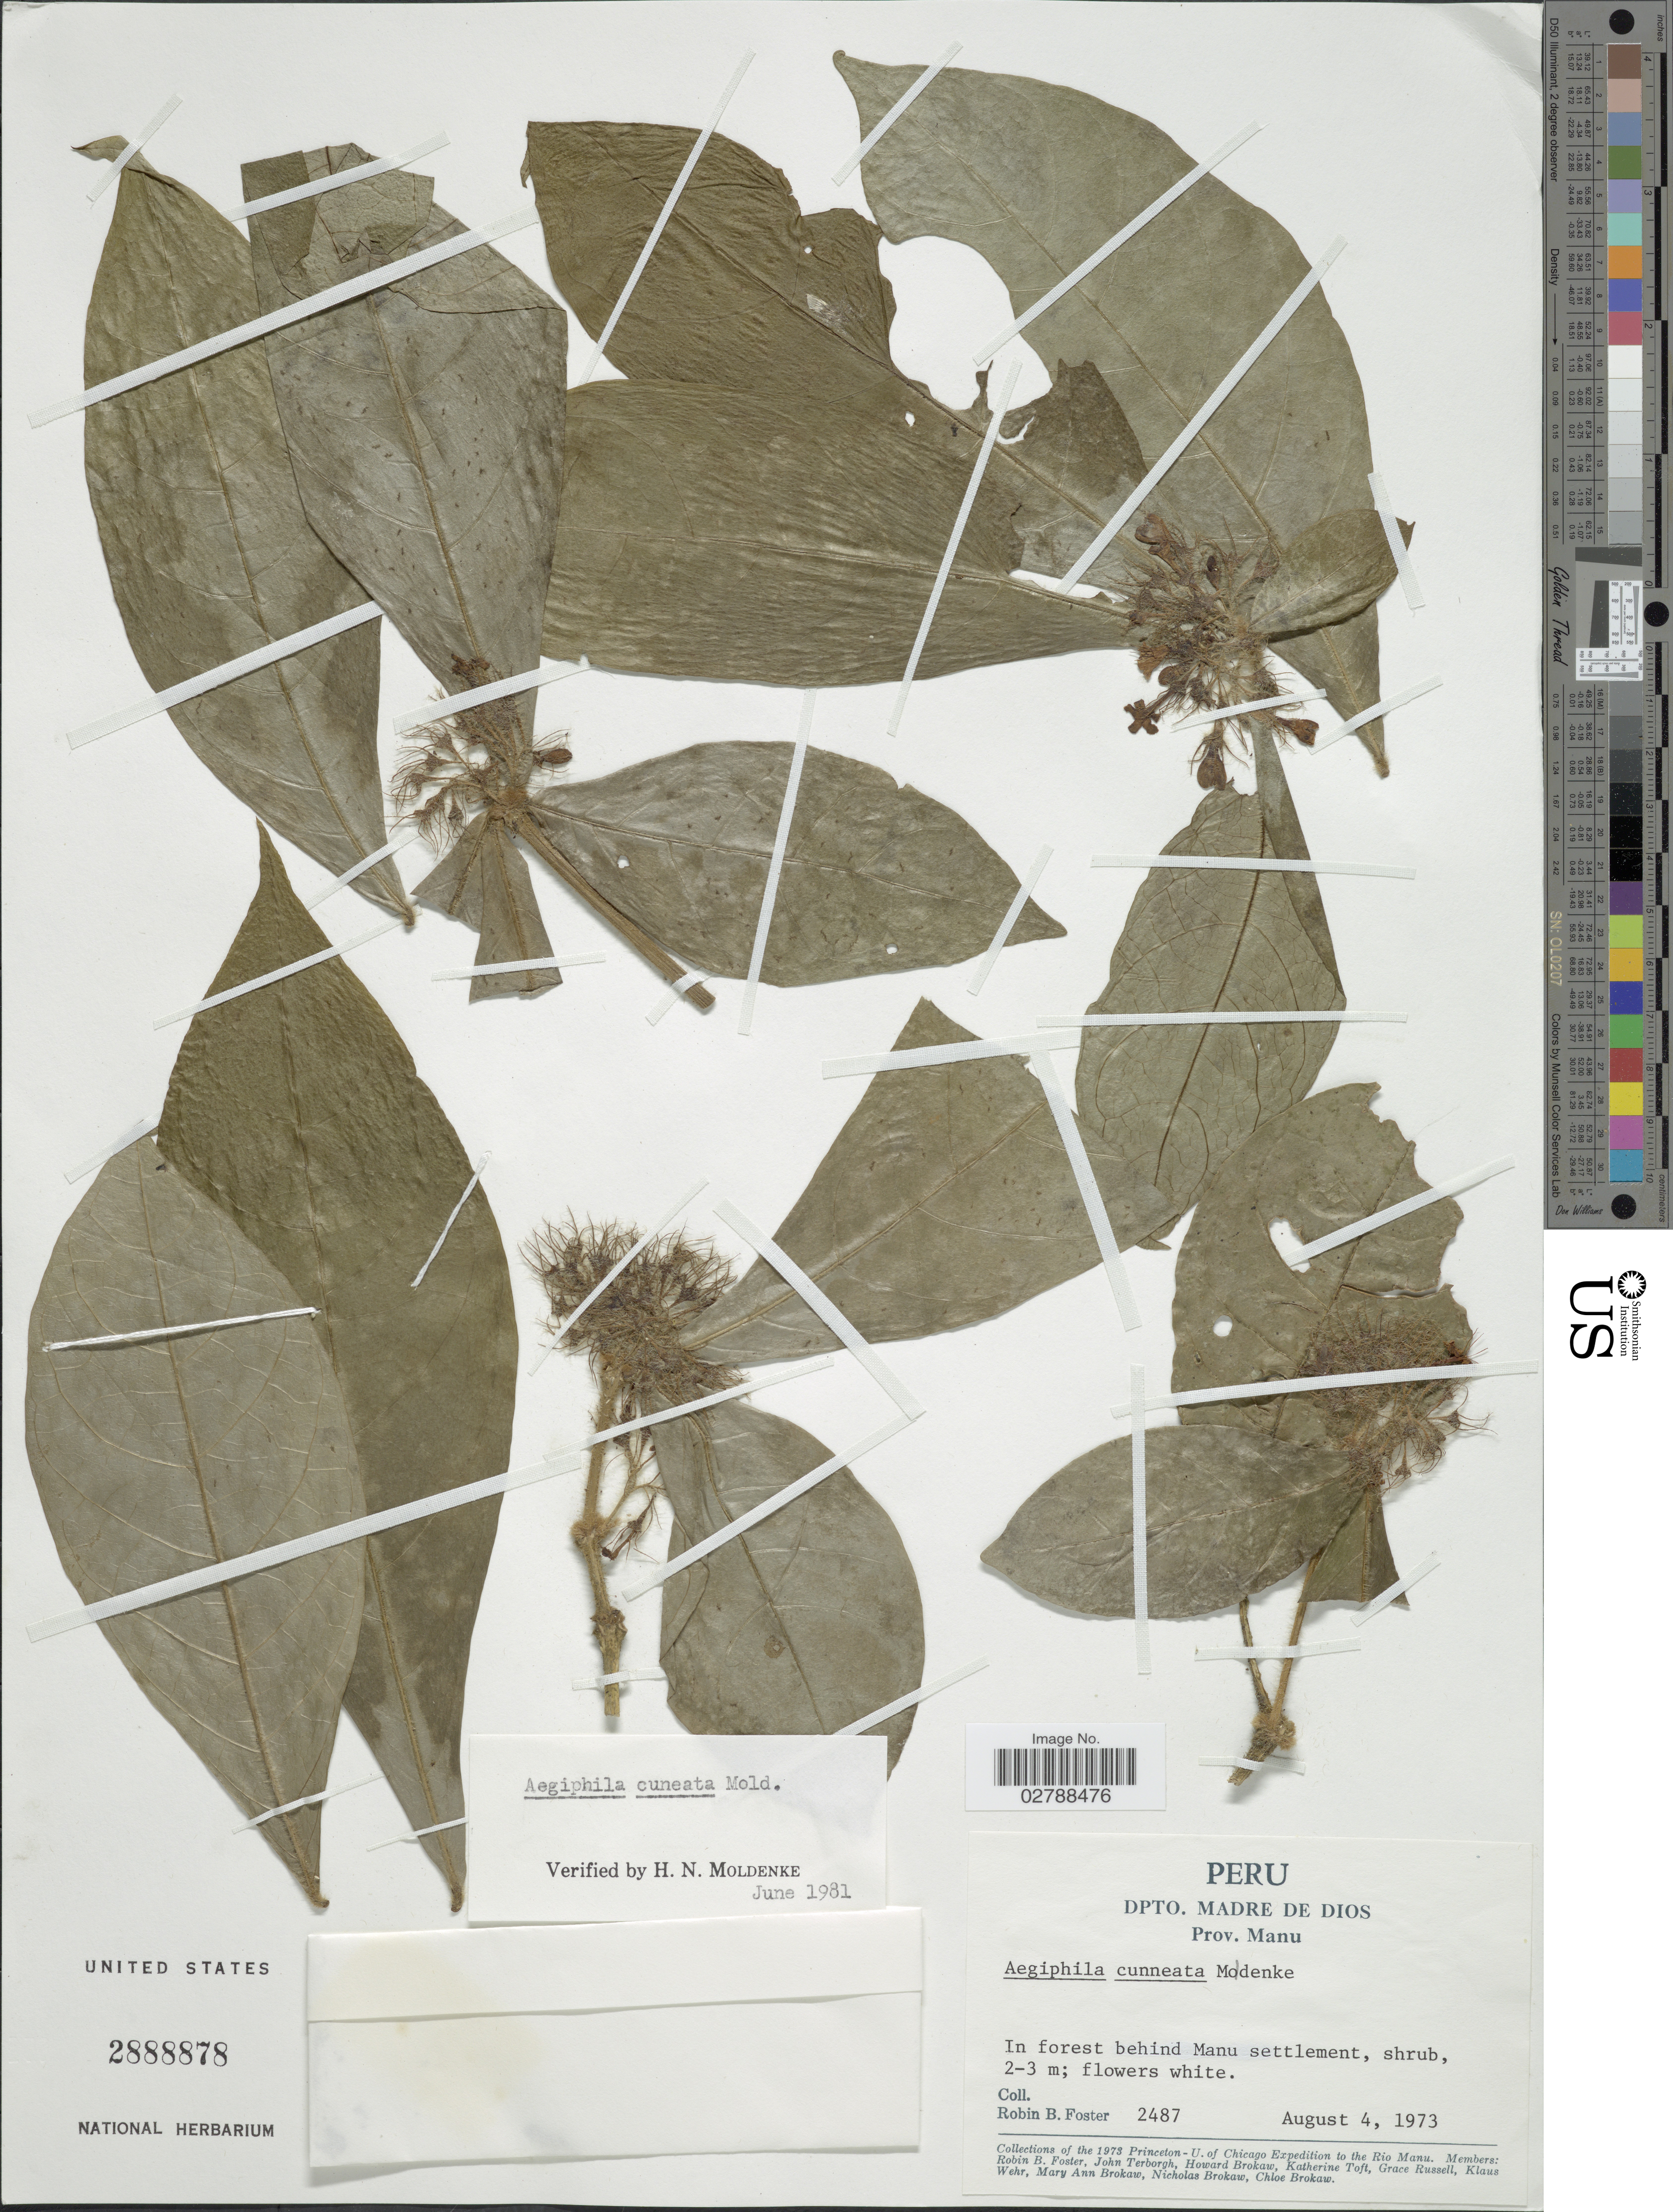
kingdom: Plantae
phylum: Tracheophyta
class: Magnoliopsida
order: Lamiales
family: Lamiaceae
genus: Aegiphila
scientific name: Aegiphila cuneata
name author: Moldenke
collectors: R. B. Foster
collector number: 2487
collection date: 1973-08-04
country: Peru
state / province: Madre de Dios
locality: Dpto. Madre de Dios, Prov. Manu, In forest behind Manu settlement.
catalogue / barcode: US 2888878